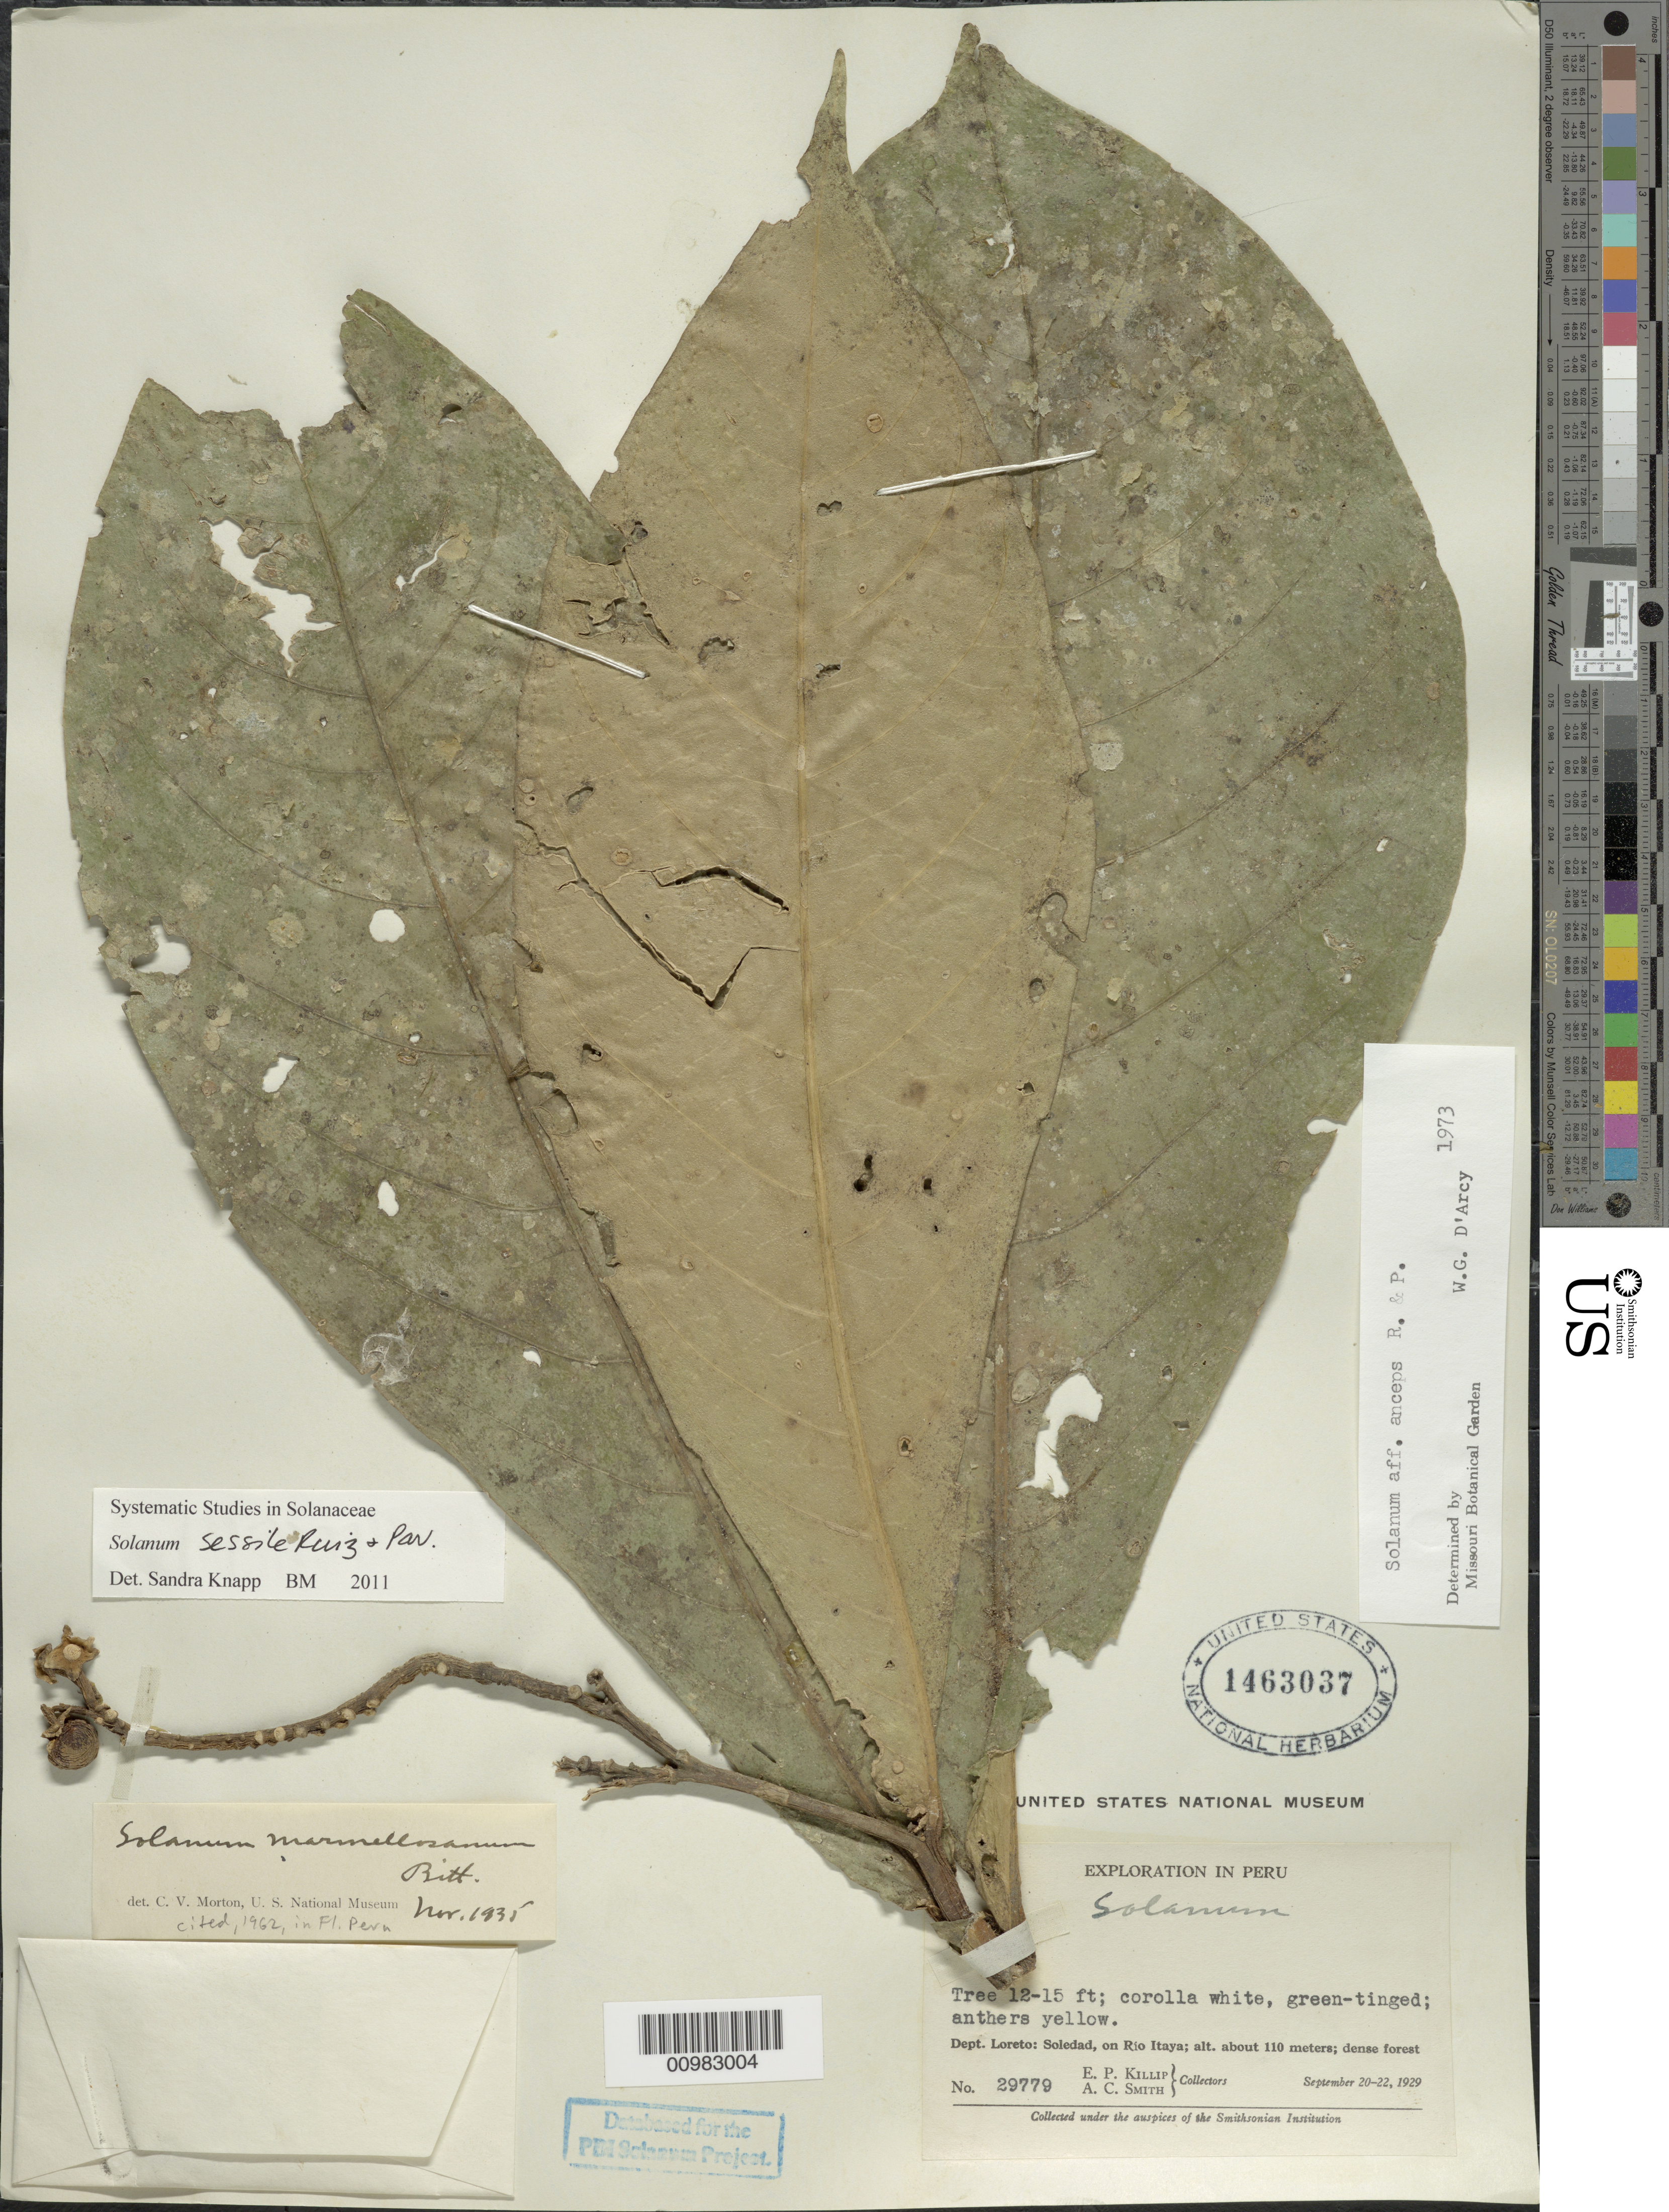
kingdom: Plantae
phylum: Tracheophyta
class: Magnoliopsida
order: Solanales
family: Solanaceae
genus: Solanum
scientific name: Solanum sessile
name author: Ruiz & Pav.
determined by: Knapp, S. D.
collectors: E. P. Killip & A. C. Smith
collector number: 29779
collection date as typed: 20 Sep 1929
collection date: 1929-09-20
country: Peru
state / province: Loreto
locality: on Río Itaya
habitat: dense forest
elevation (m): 110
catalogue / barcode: US 1463037